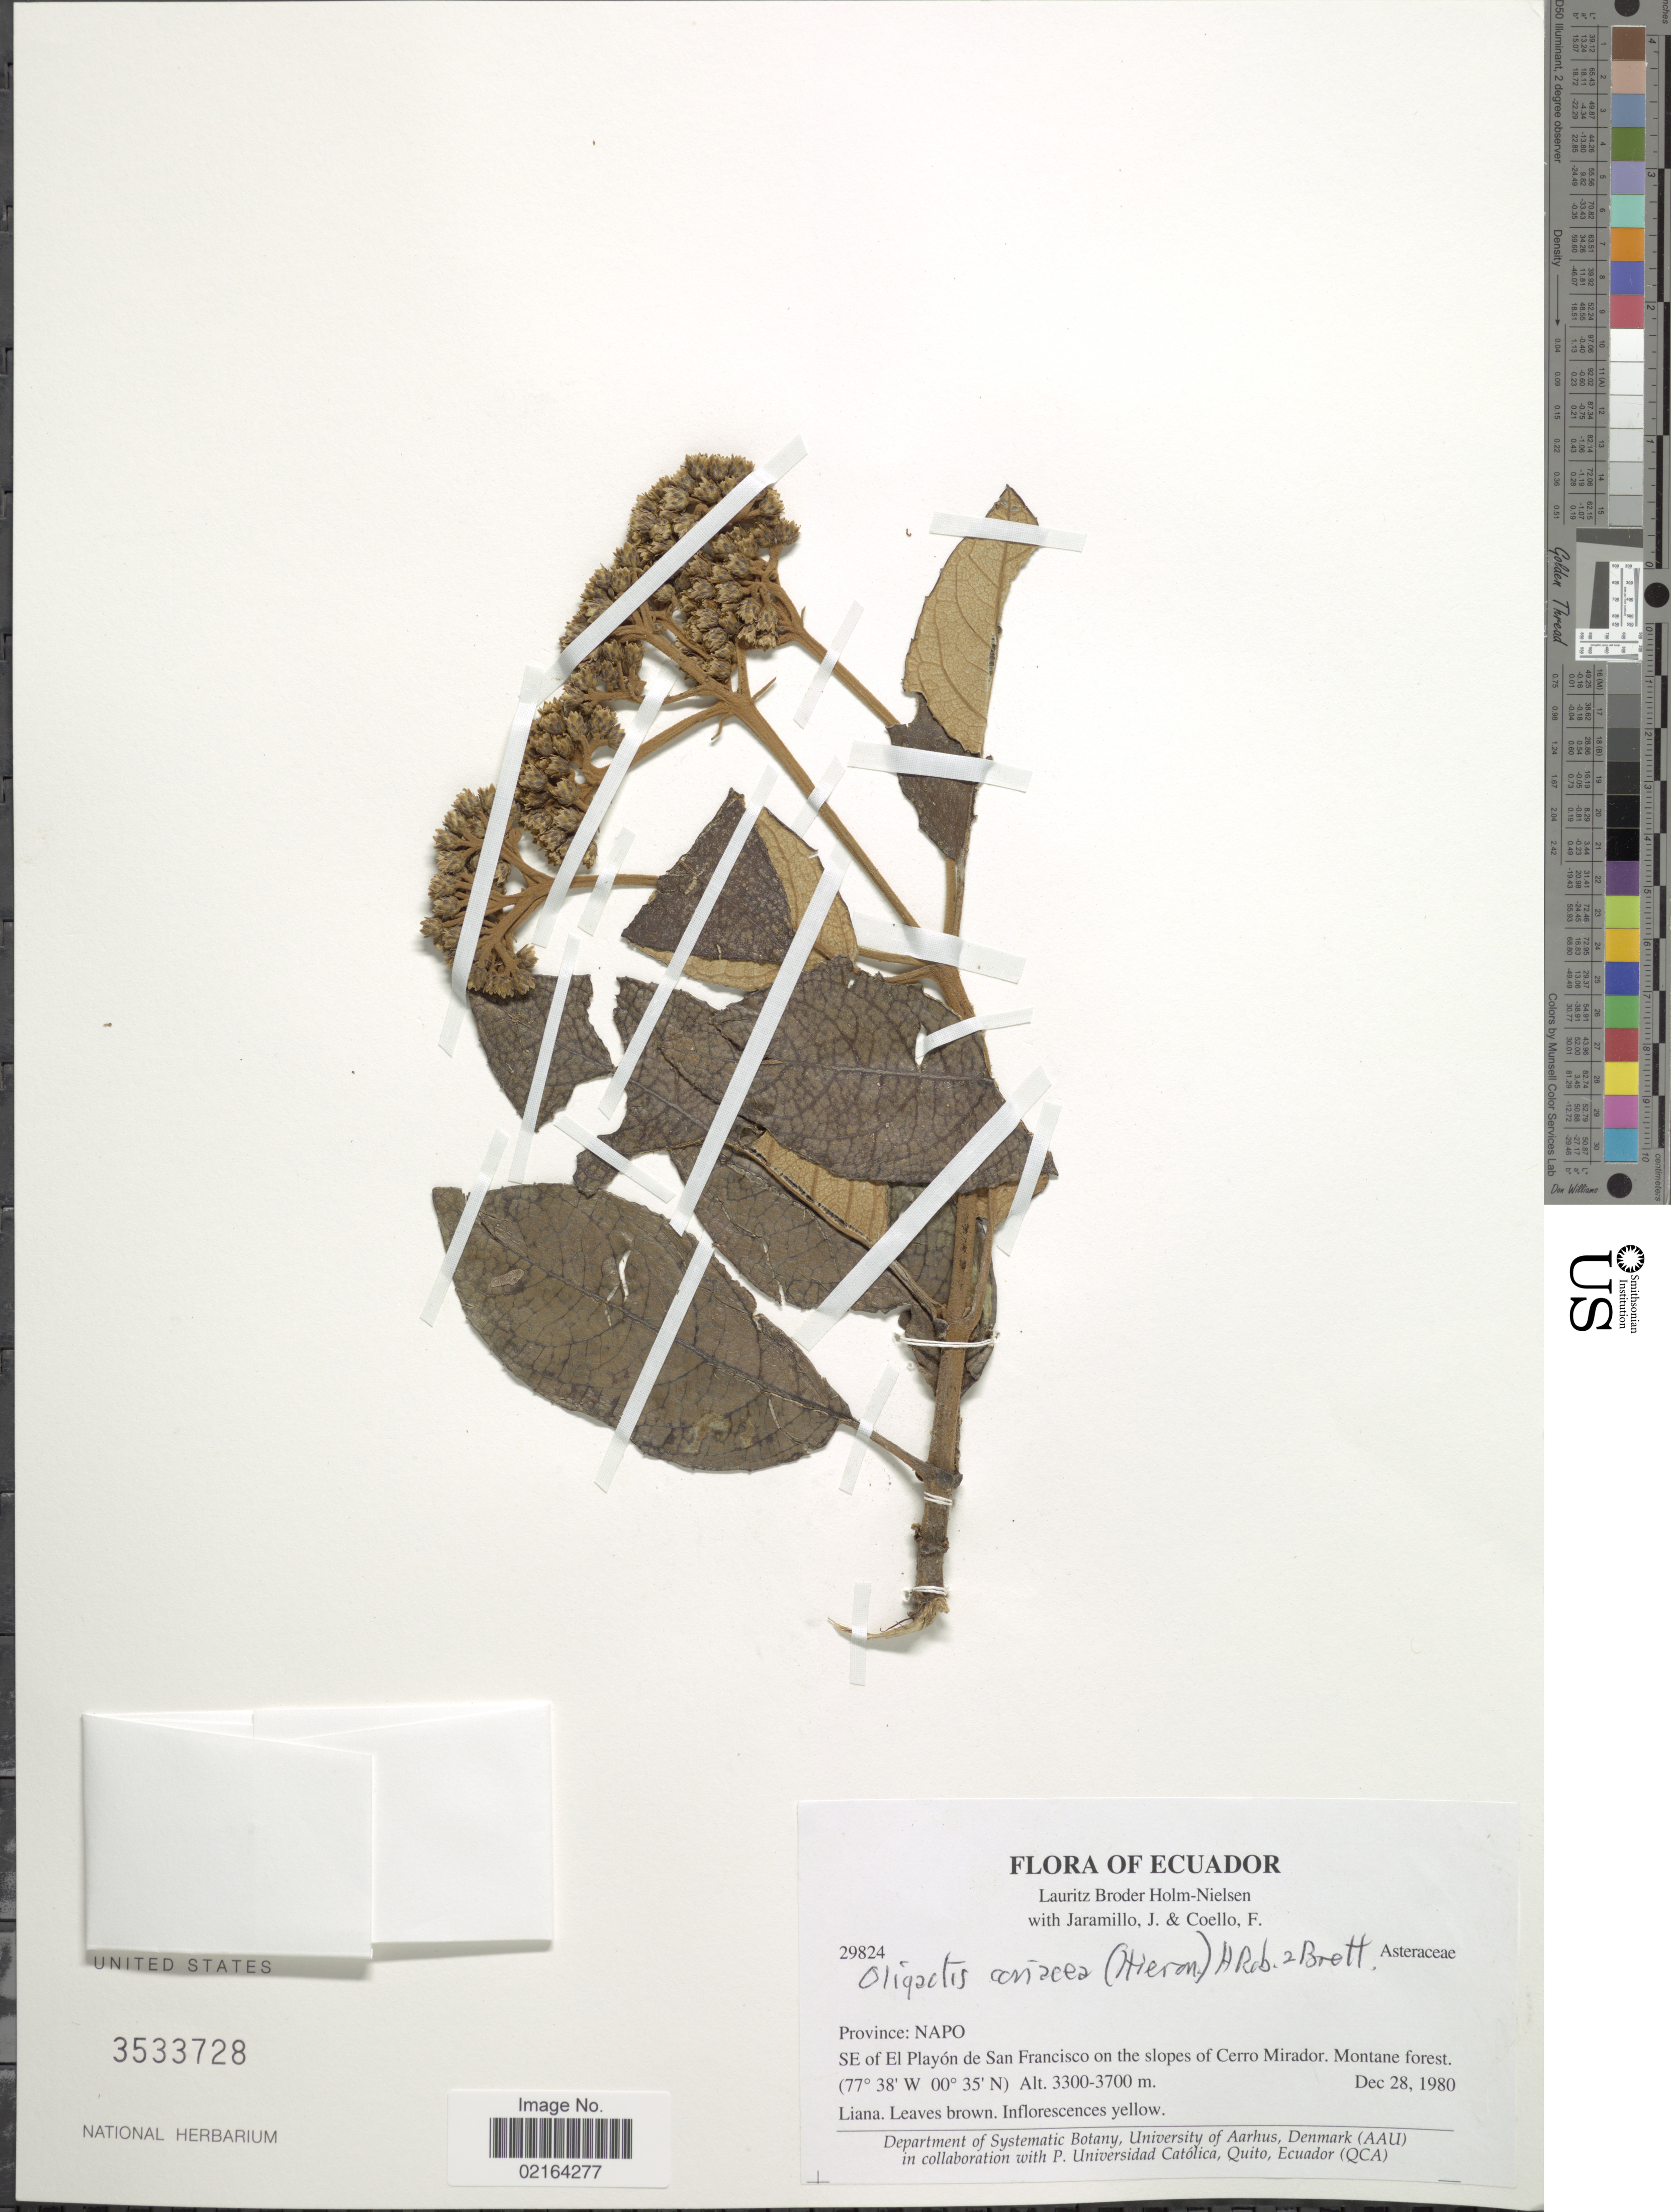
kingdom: Plantae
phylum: Tracheophyta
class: Magnoliopsida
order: Asterales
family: Asteraceae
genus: Sampera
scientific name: Sampera coriacea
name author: (Hieron.) V.A. Funk & H. Rob.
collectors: L. B. Holm-Nielsen, J. Jaramillo & F. Coello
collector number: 29824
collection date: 1980-12-28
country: Ecuador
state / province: Napo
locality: Province: Napo, SE of El Playon de San Francisco on the slopes of Cerro Mirador, Montane forest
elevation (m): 3300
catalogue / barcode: US 3533728